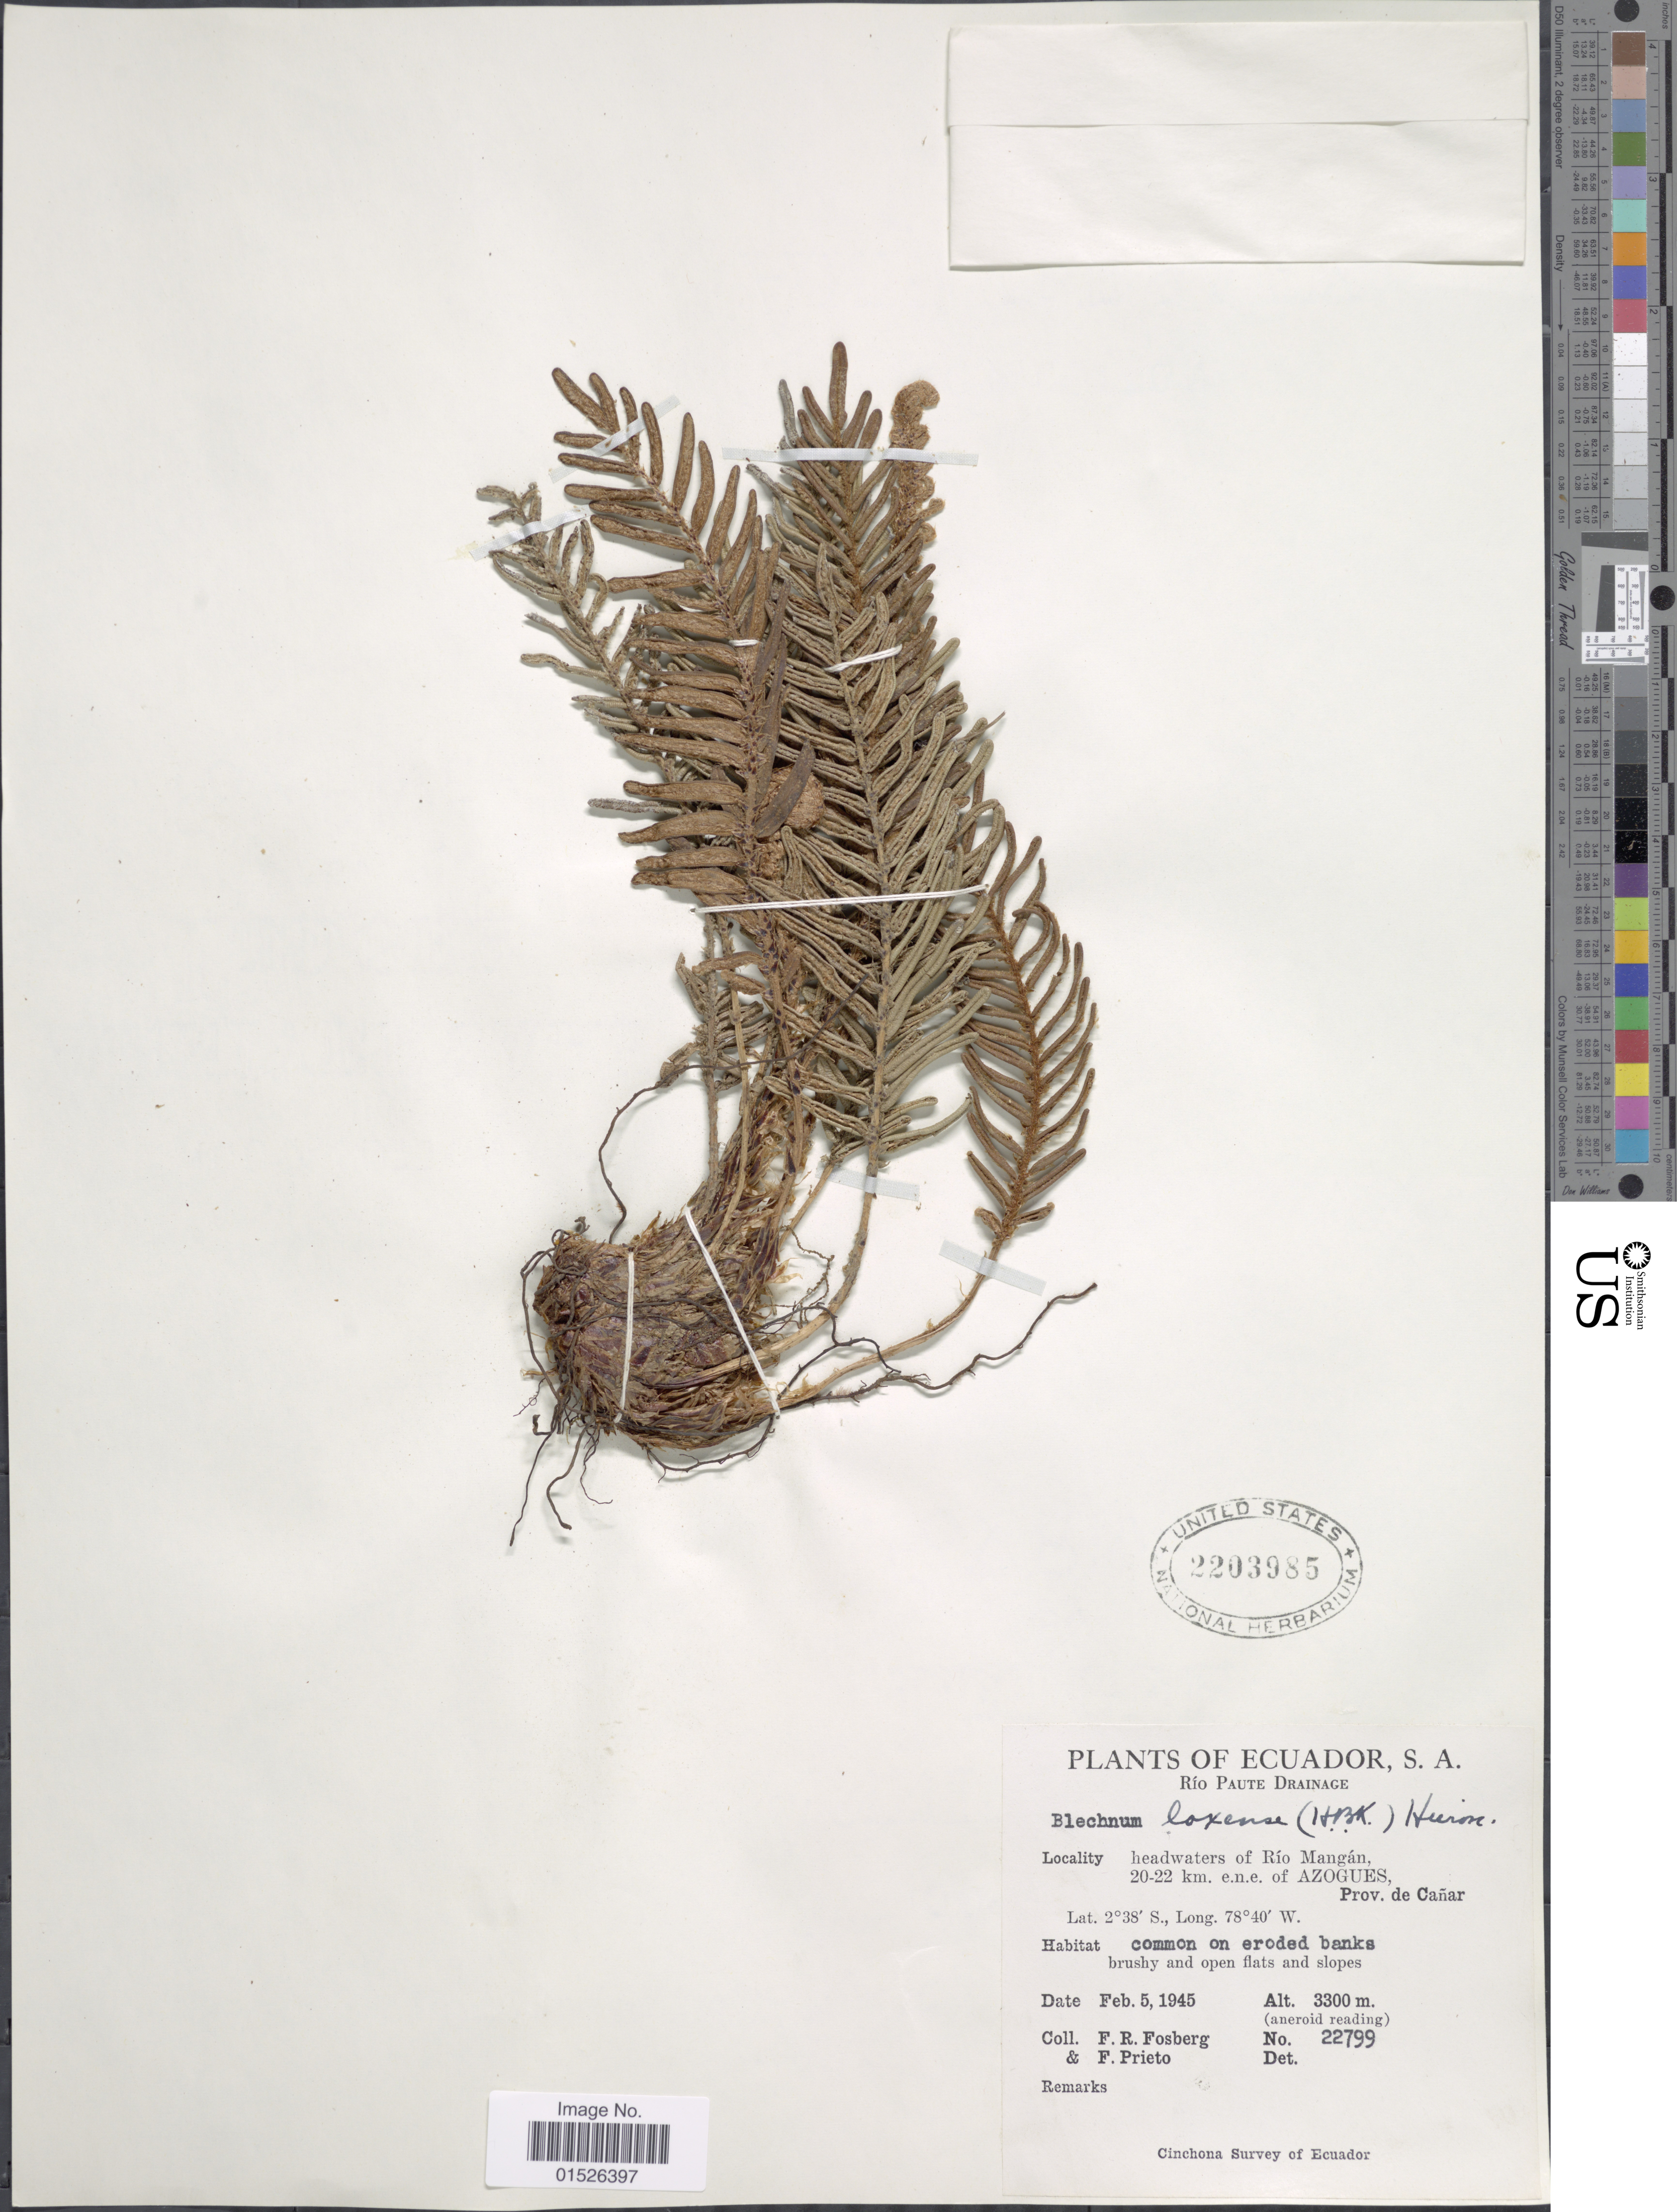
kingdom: Plantae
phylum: Tracheophyta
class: Polypodiopsida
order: Polypodiales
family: Blechnaceae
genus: Blechnum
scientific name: Blechnum loxense var. stenophyllum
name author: (Klotzsch) Lellinger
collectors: F. R. Fosberg & F. Prieto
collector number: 22799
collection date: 1945-02-05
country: Ecuador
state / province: Cañar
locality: Ecuador, S. A., Rio Paute Drainage, headwaters of Rio Mangan 20-22 km, e.n.e. of Azogues, Prov. de Canar.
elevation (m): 3300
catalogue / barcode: US 2203985